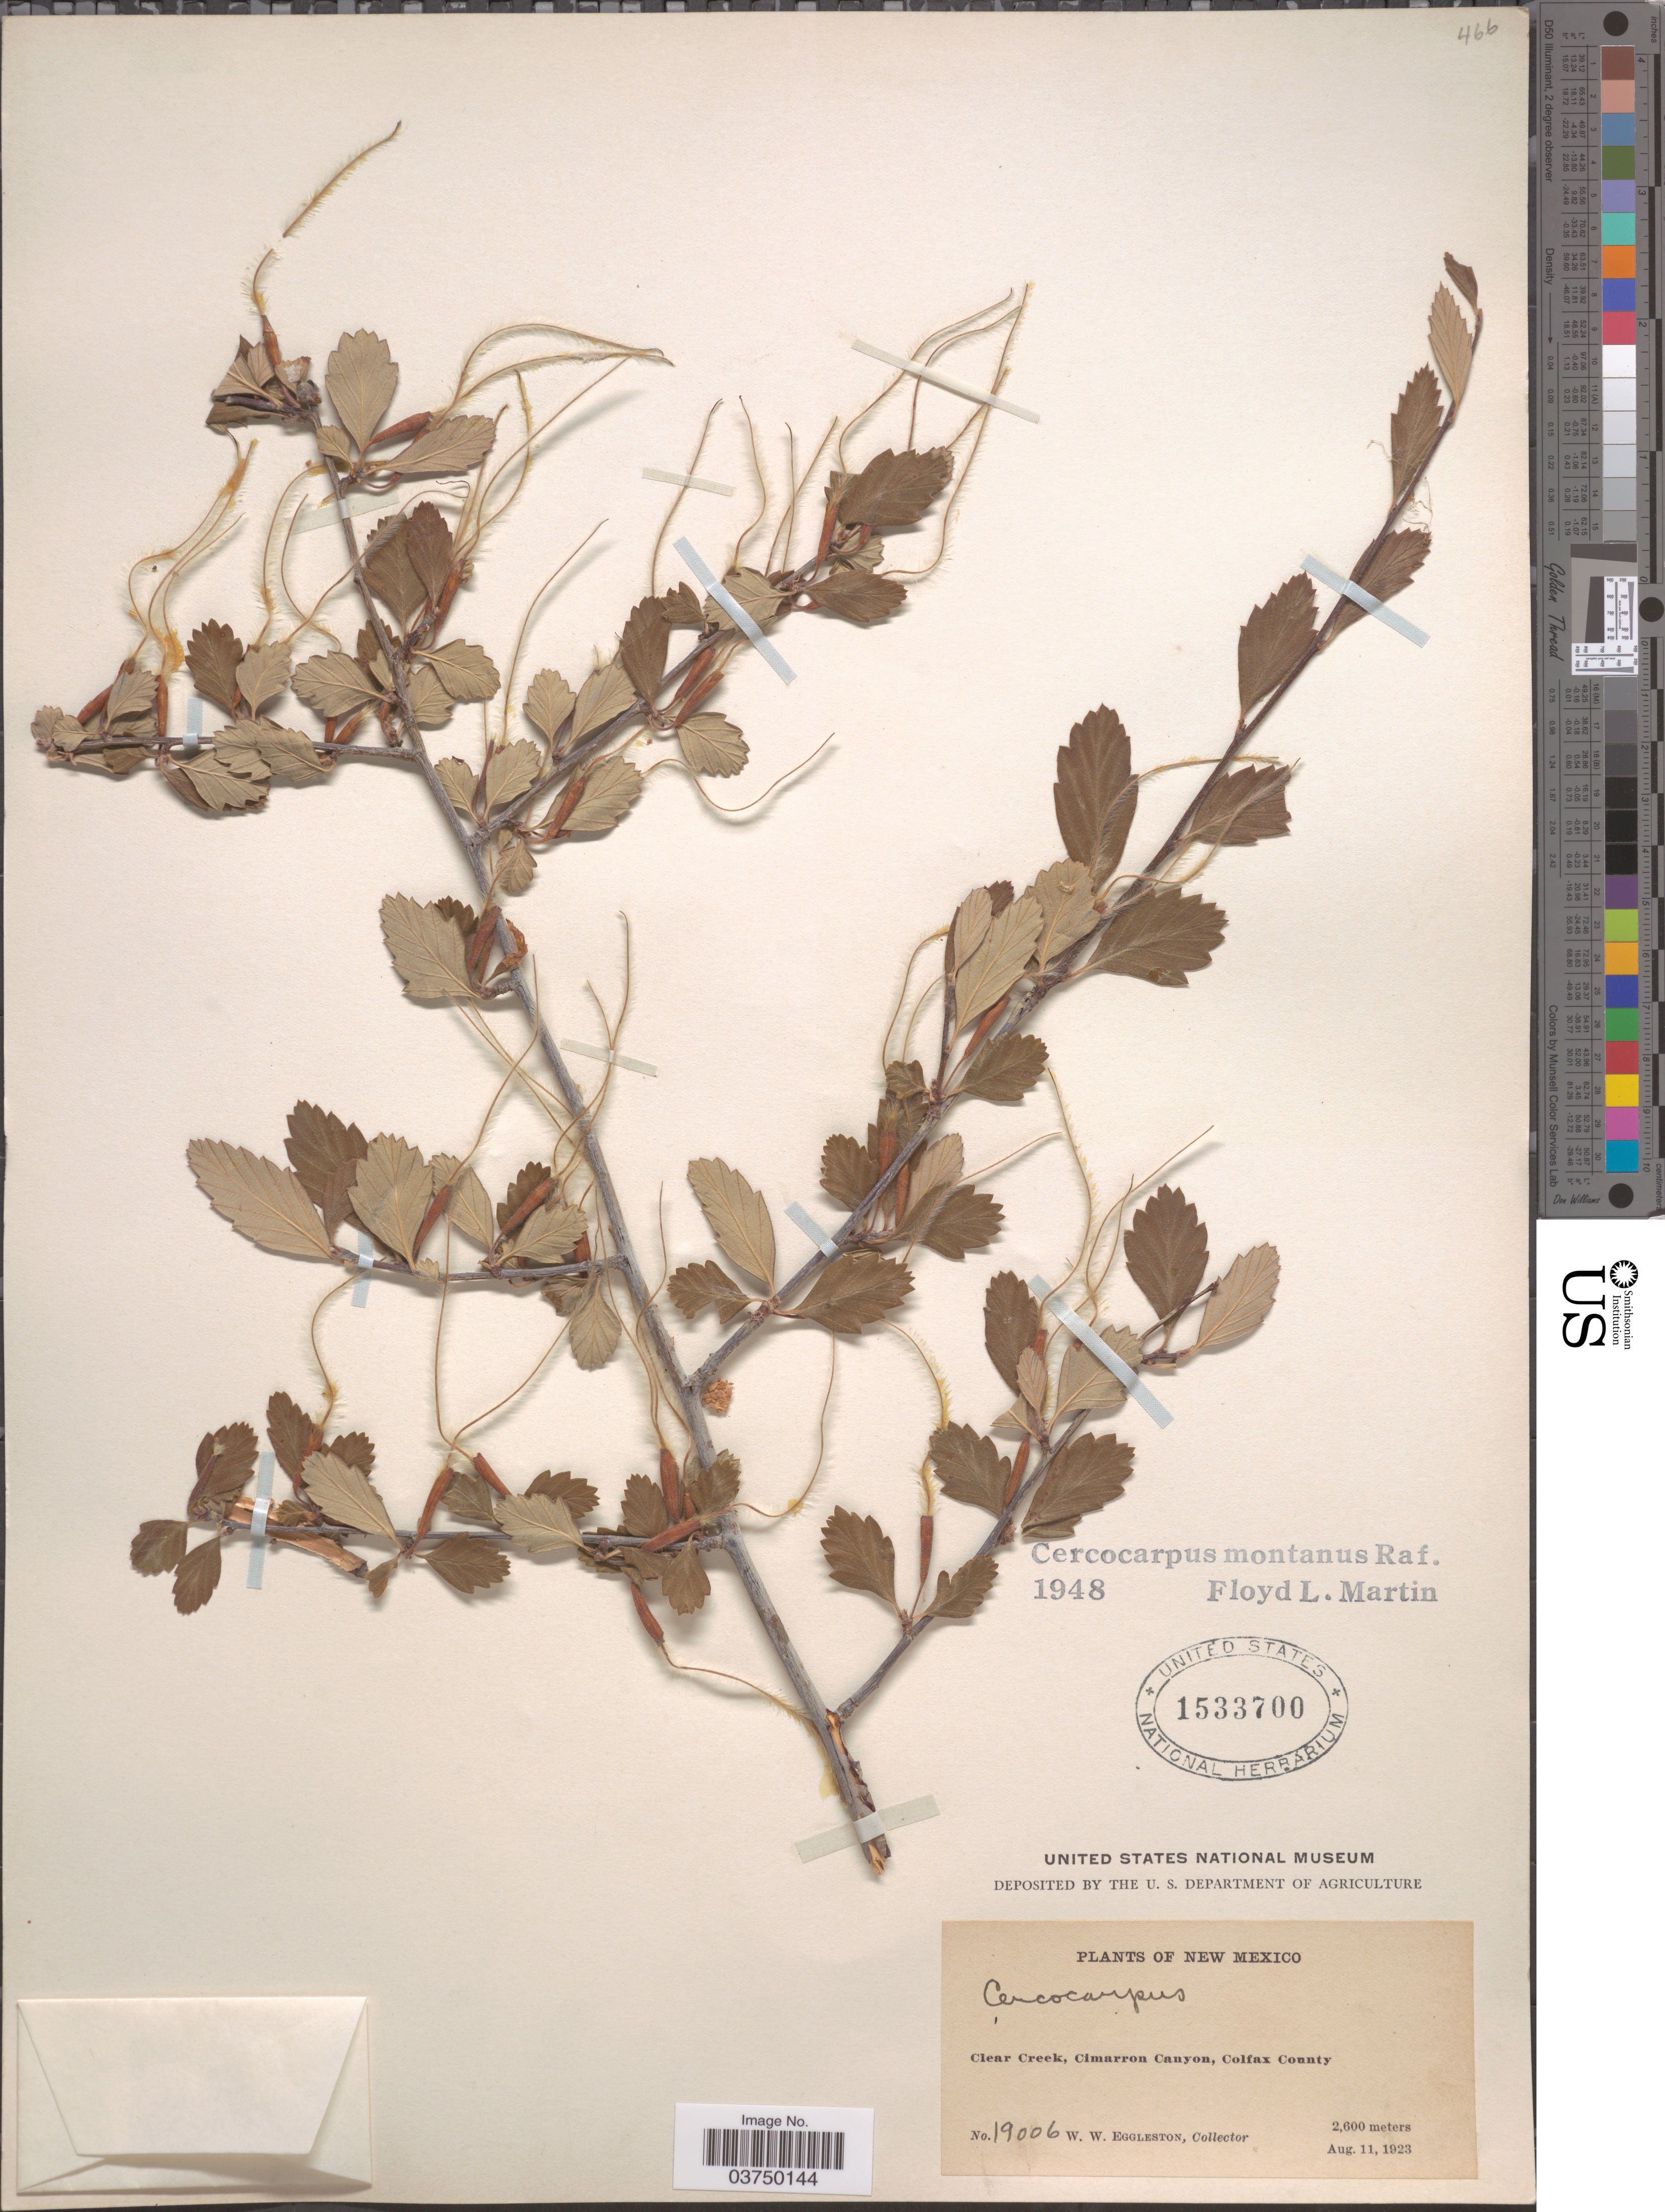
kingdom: Plantae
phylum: Tracheophyta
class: Magnoliopsida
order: Rosales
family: Rosaceae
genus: Cercocarpus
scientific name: Cercocarpus montanus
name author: Raf.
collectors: W. W. Eggleston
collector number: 19006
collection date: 1923-08-11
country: United States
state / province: New Mexico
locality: Clear Creek, Cimarron Canyon, Colfax County.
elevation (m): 2600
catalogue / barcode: US 1533700